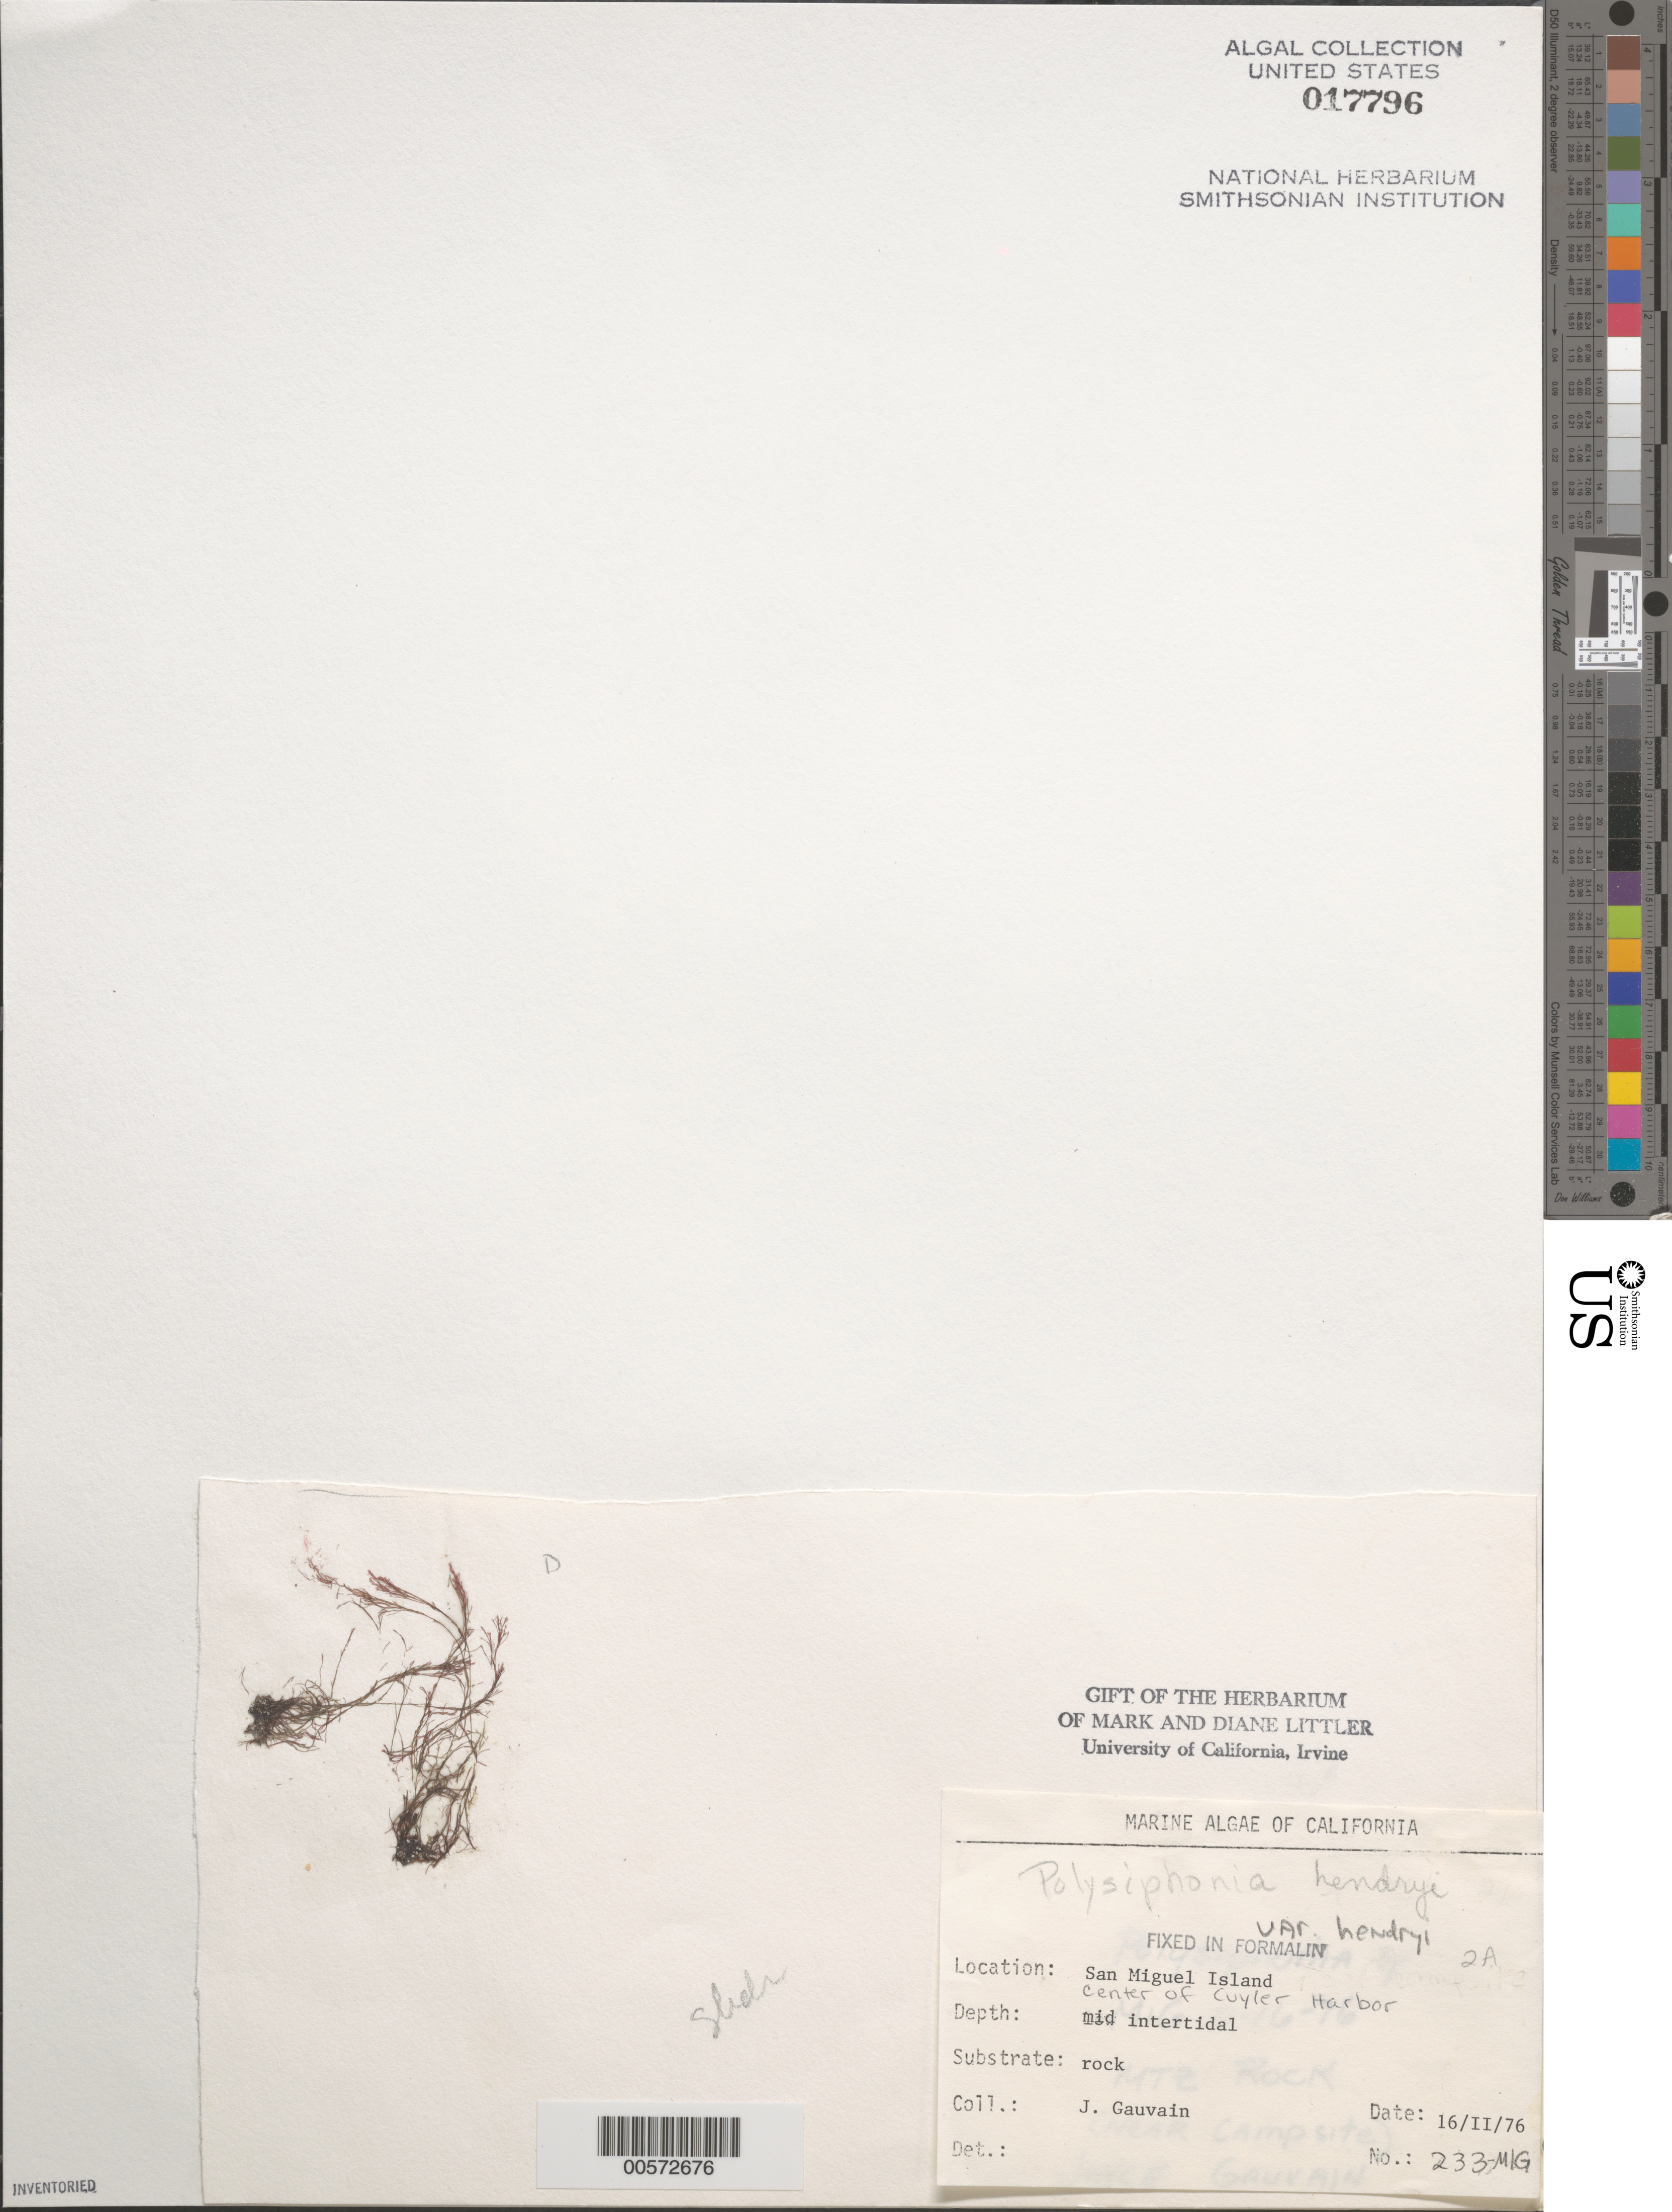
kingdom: Plantae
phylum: Rhodophyta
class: Florideophyceae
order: Ceramiales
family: Rhodomelaceae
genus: Vertebrata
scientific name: Vertebrata hendryi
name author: (N.L. Gardner) Savoie & G.W. Saunders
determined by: Algae name updating Project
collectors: J. Gauvain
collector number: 233-mig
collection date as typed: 16 Feb 1976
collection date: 1976-02-16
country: United States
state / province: California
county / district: Santa Barbara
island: San Miguel Island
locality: Cuyler Harbor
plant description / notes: BLM-SOCALBIGHT Rocky Intertidal Survey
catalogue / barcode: US 17796